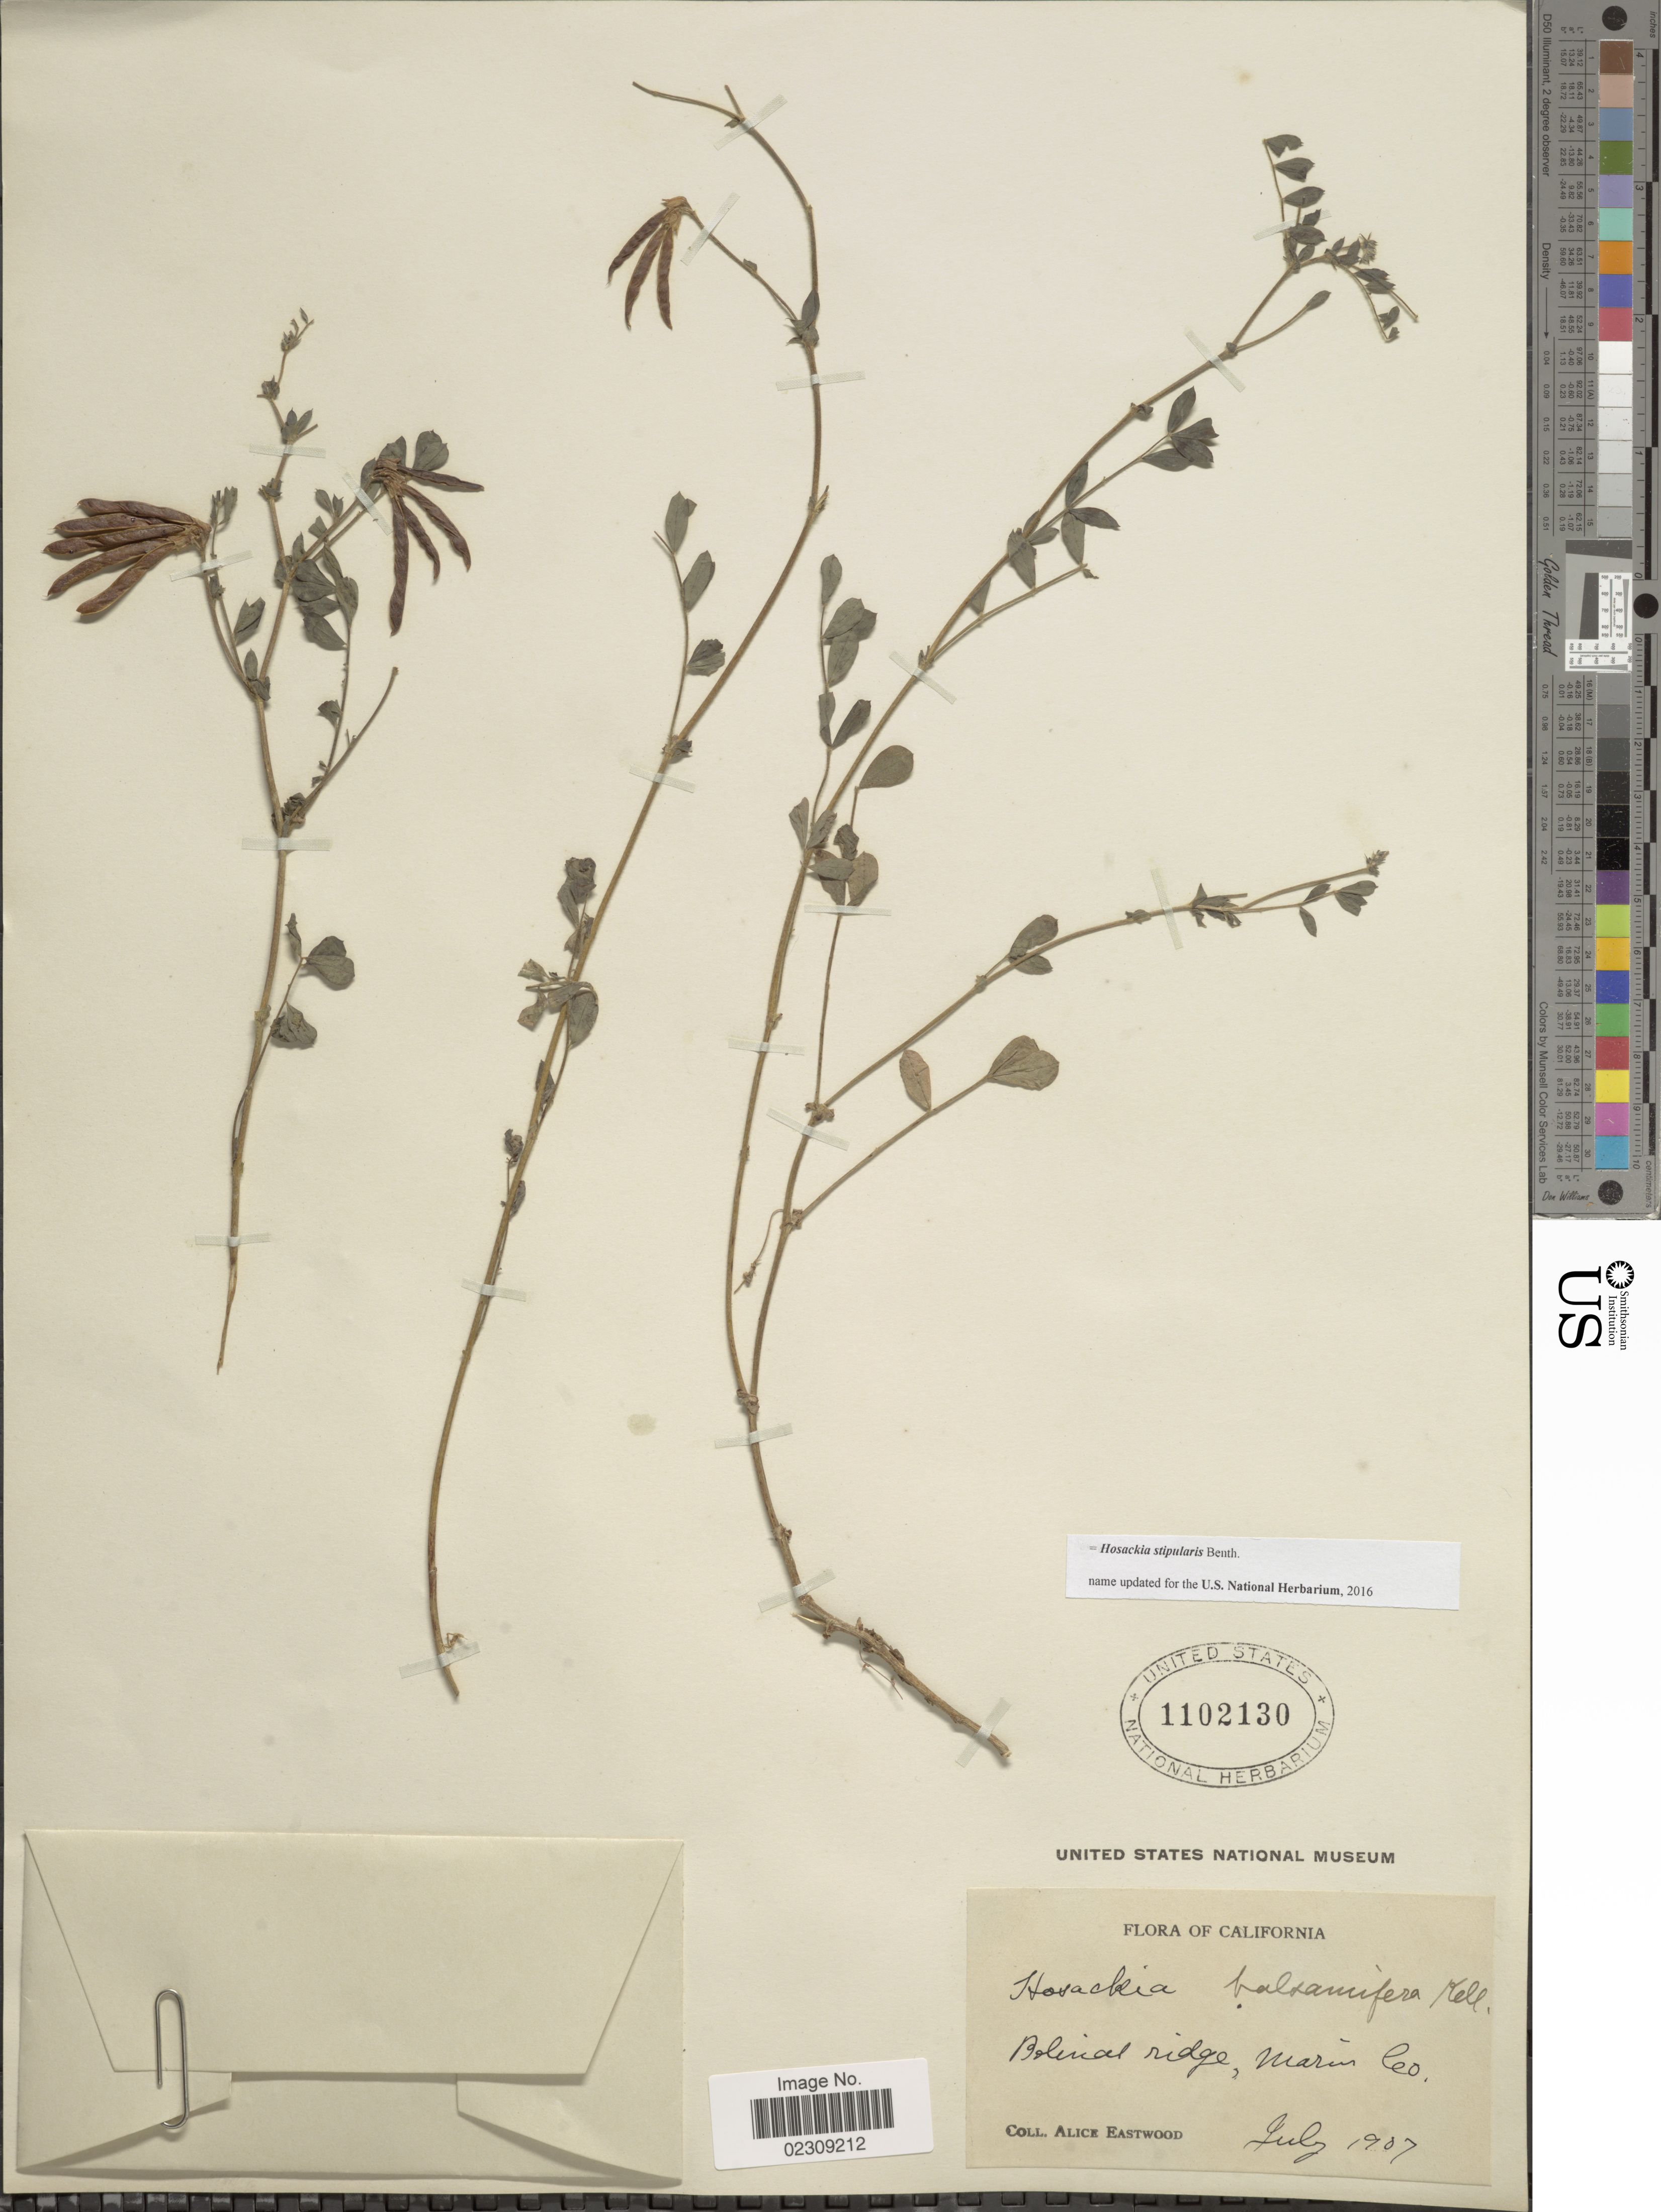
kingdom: Plantae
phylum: Tracheophyta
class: Magnoliopsida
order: Fabales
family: Fabaceae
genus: Hosackia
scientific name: Hosackia stipularis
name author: Benth.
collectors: A. Eastwood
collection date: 1907-07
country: United States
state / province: California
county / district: Marin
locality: Bolinas ridge, Marin Co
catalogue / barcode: US 1102130